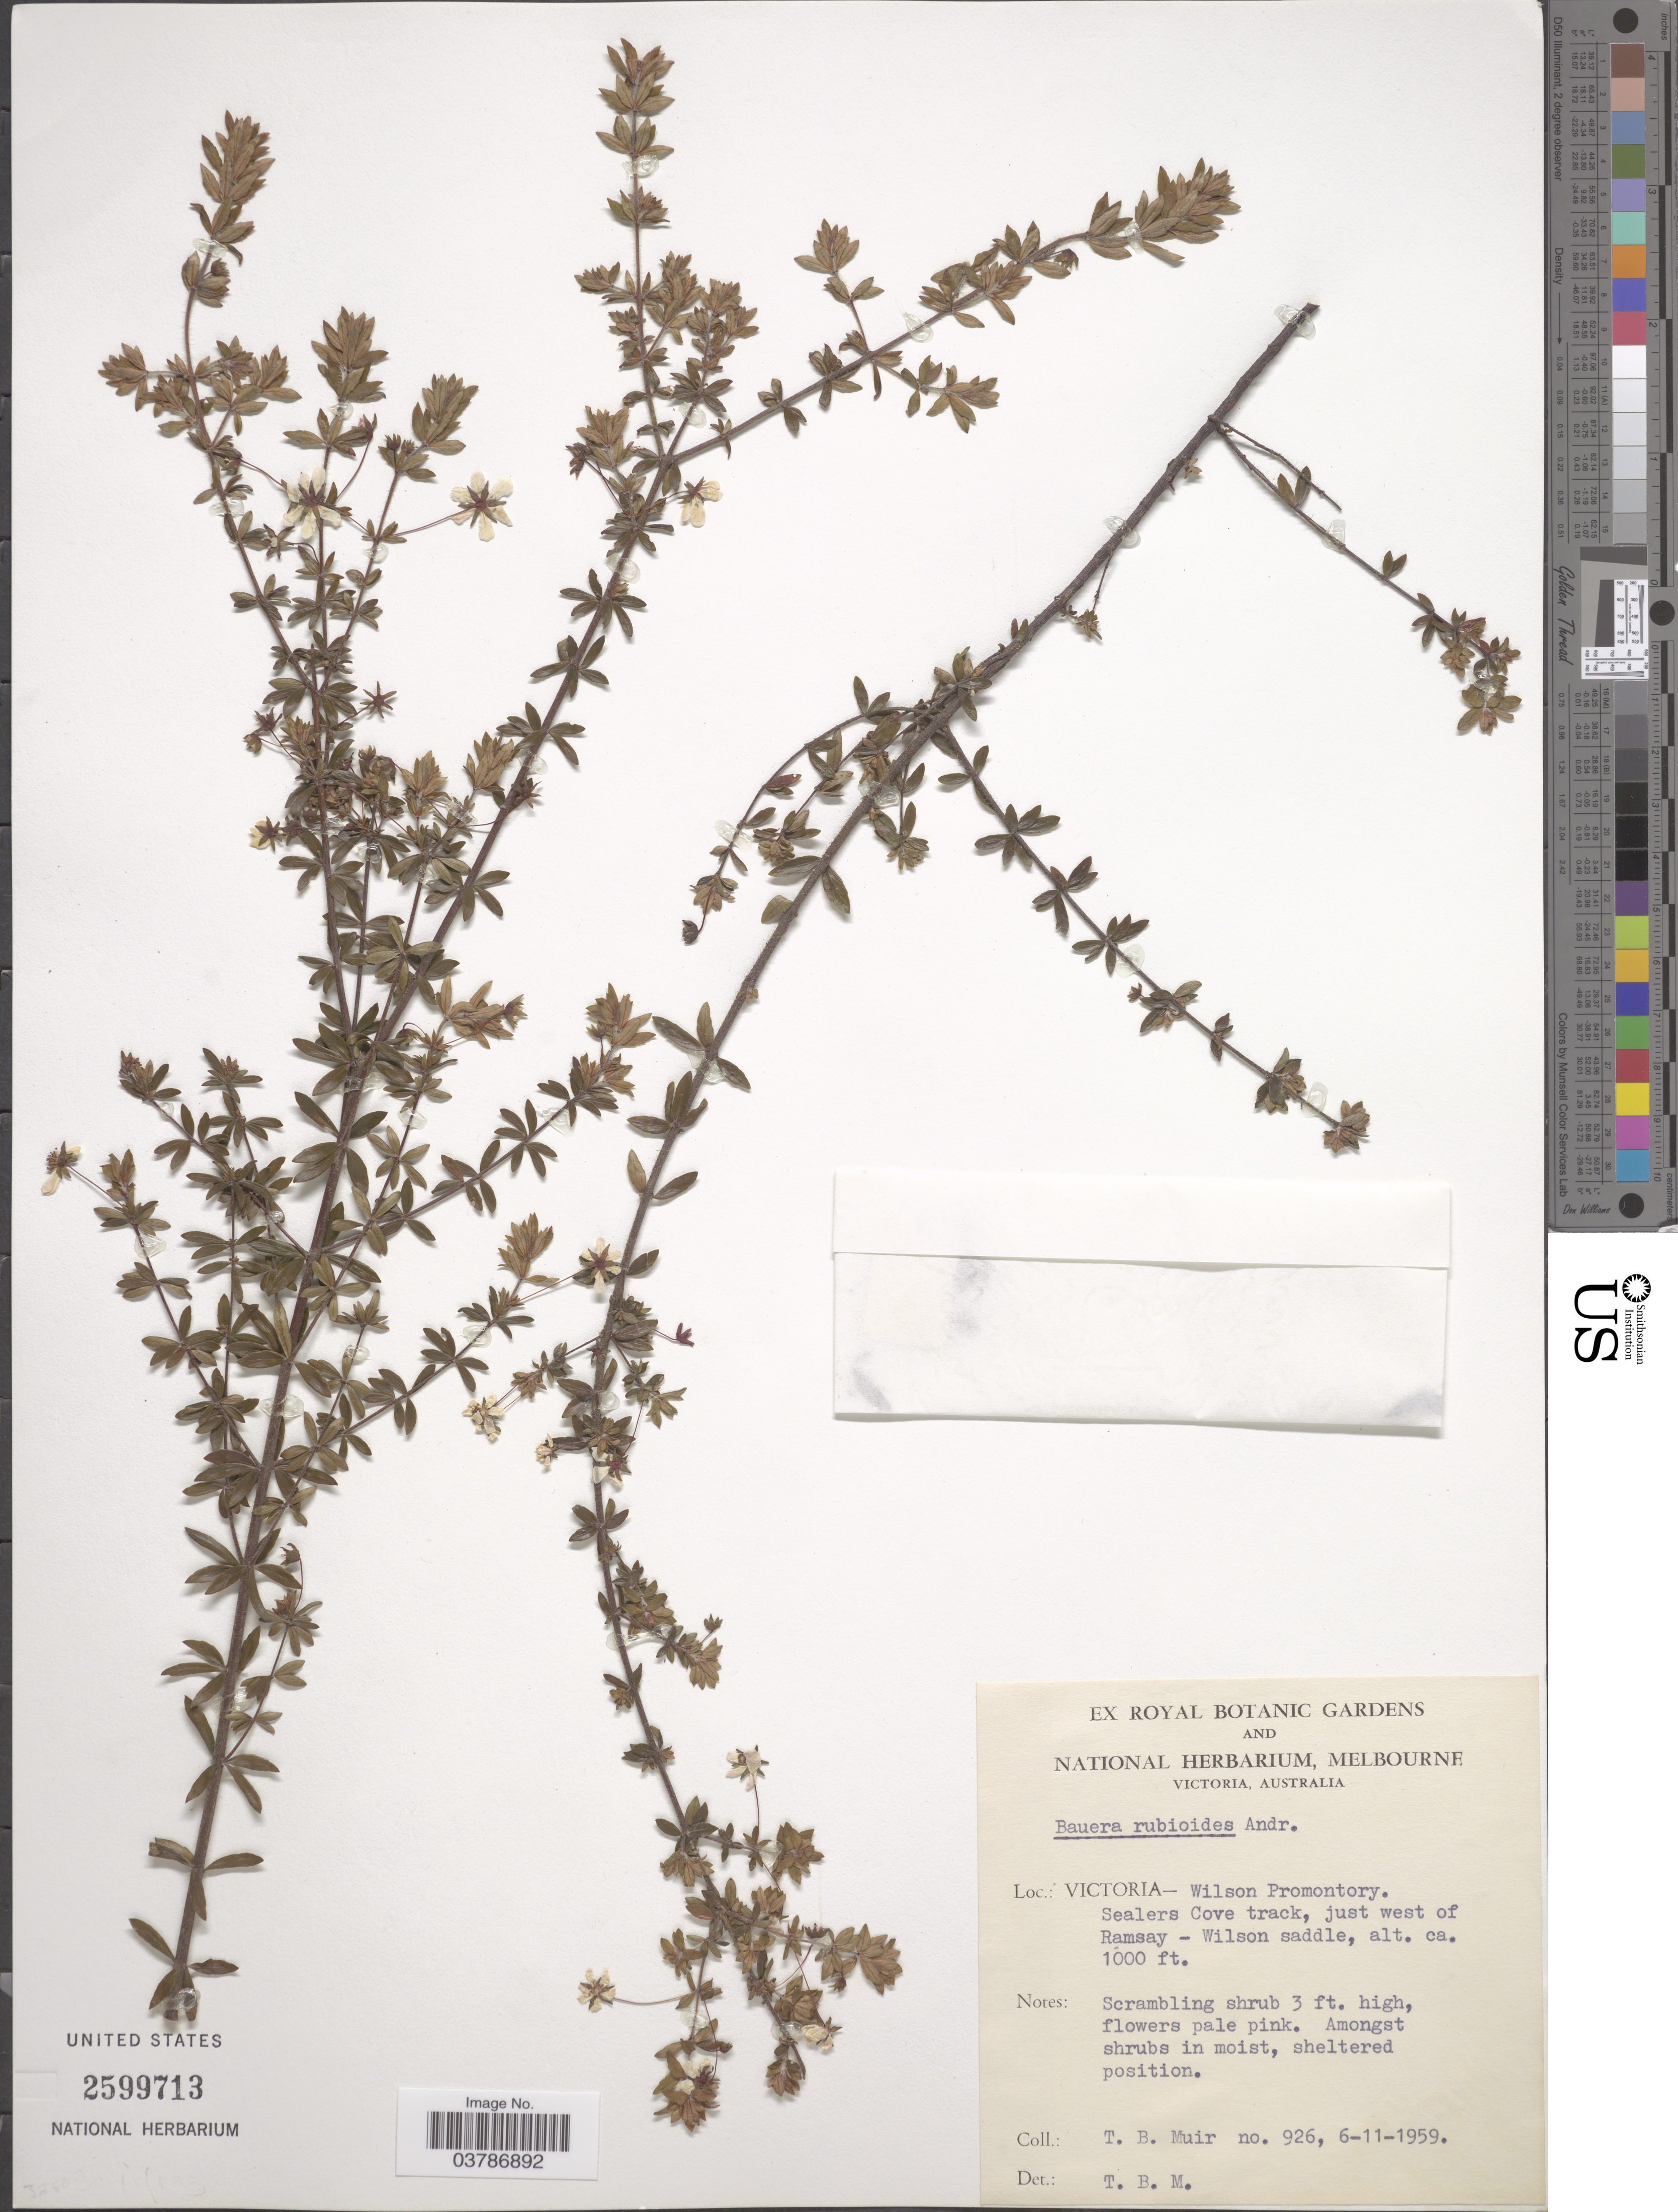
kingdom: Plantae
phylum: Tracheophyta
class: Magnoliopsida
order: Oxalidales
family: Cunoniaceae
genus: Bauera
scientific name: Bauera rubioides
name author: Andrews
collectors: T. Muir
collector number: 926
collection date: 1959-11-06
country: Australia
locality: Victoria- Wilson Promontory. Sealers Cove track, just west of Ramsey - Wilson saddle.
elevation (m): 305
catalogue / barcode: US 2599713